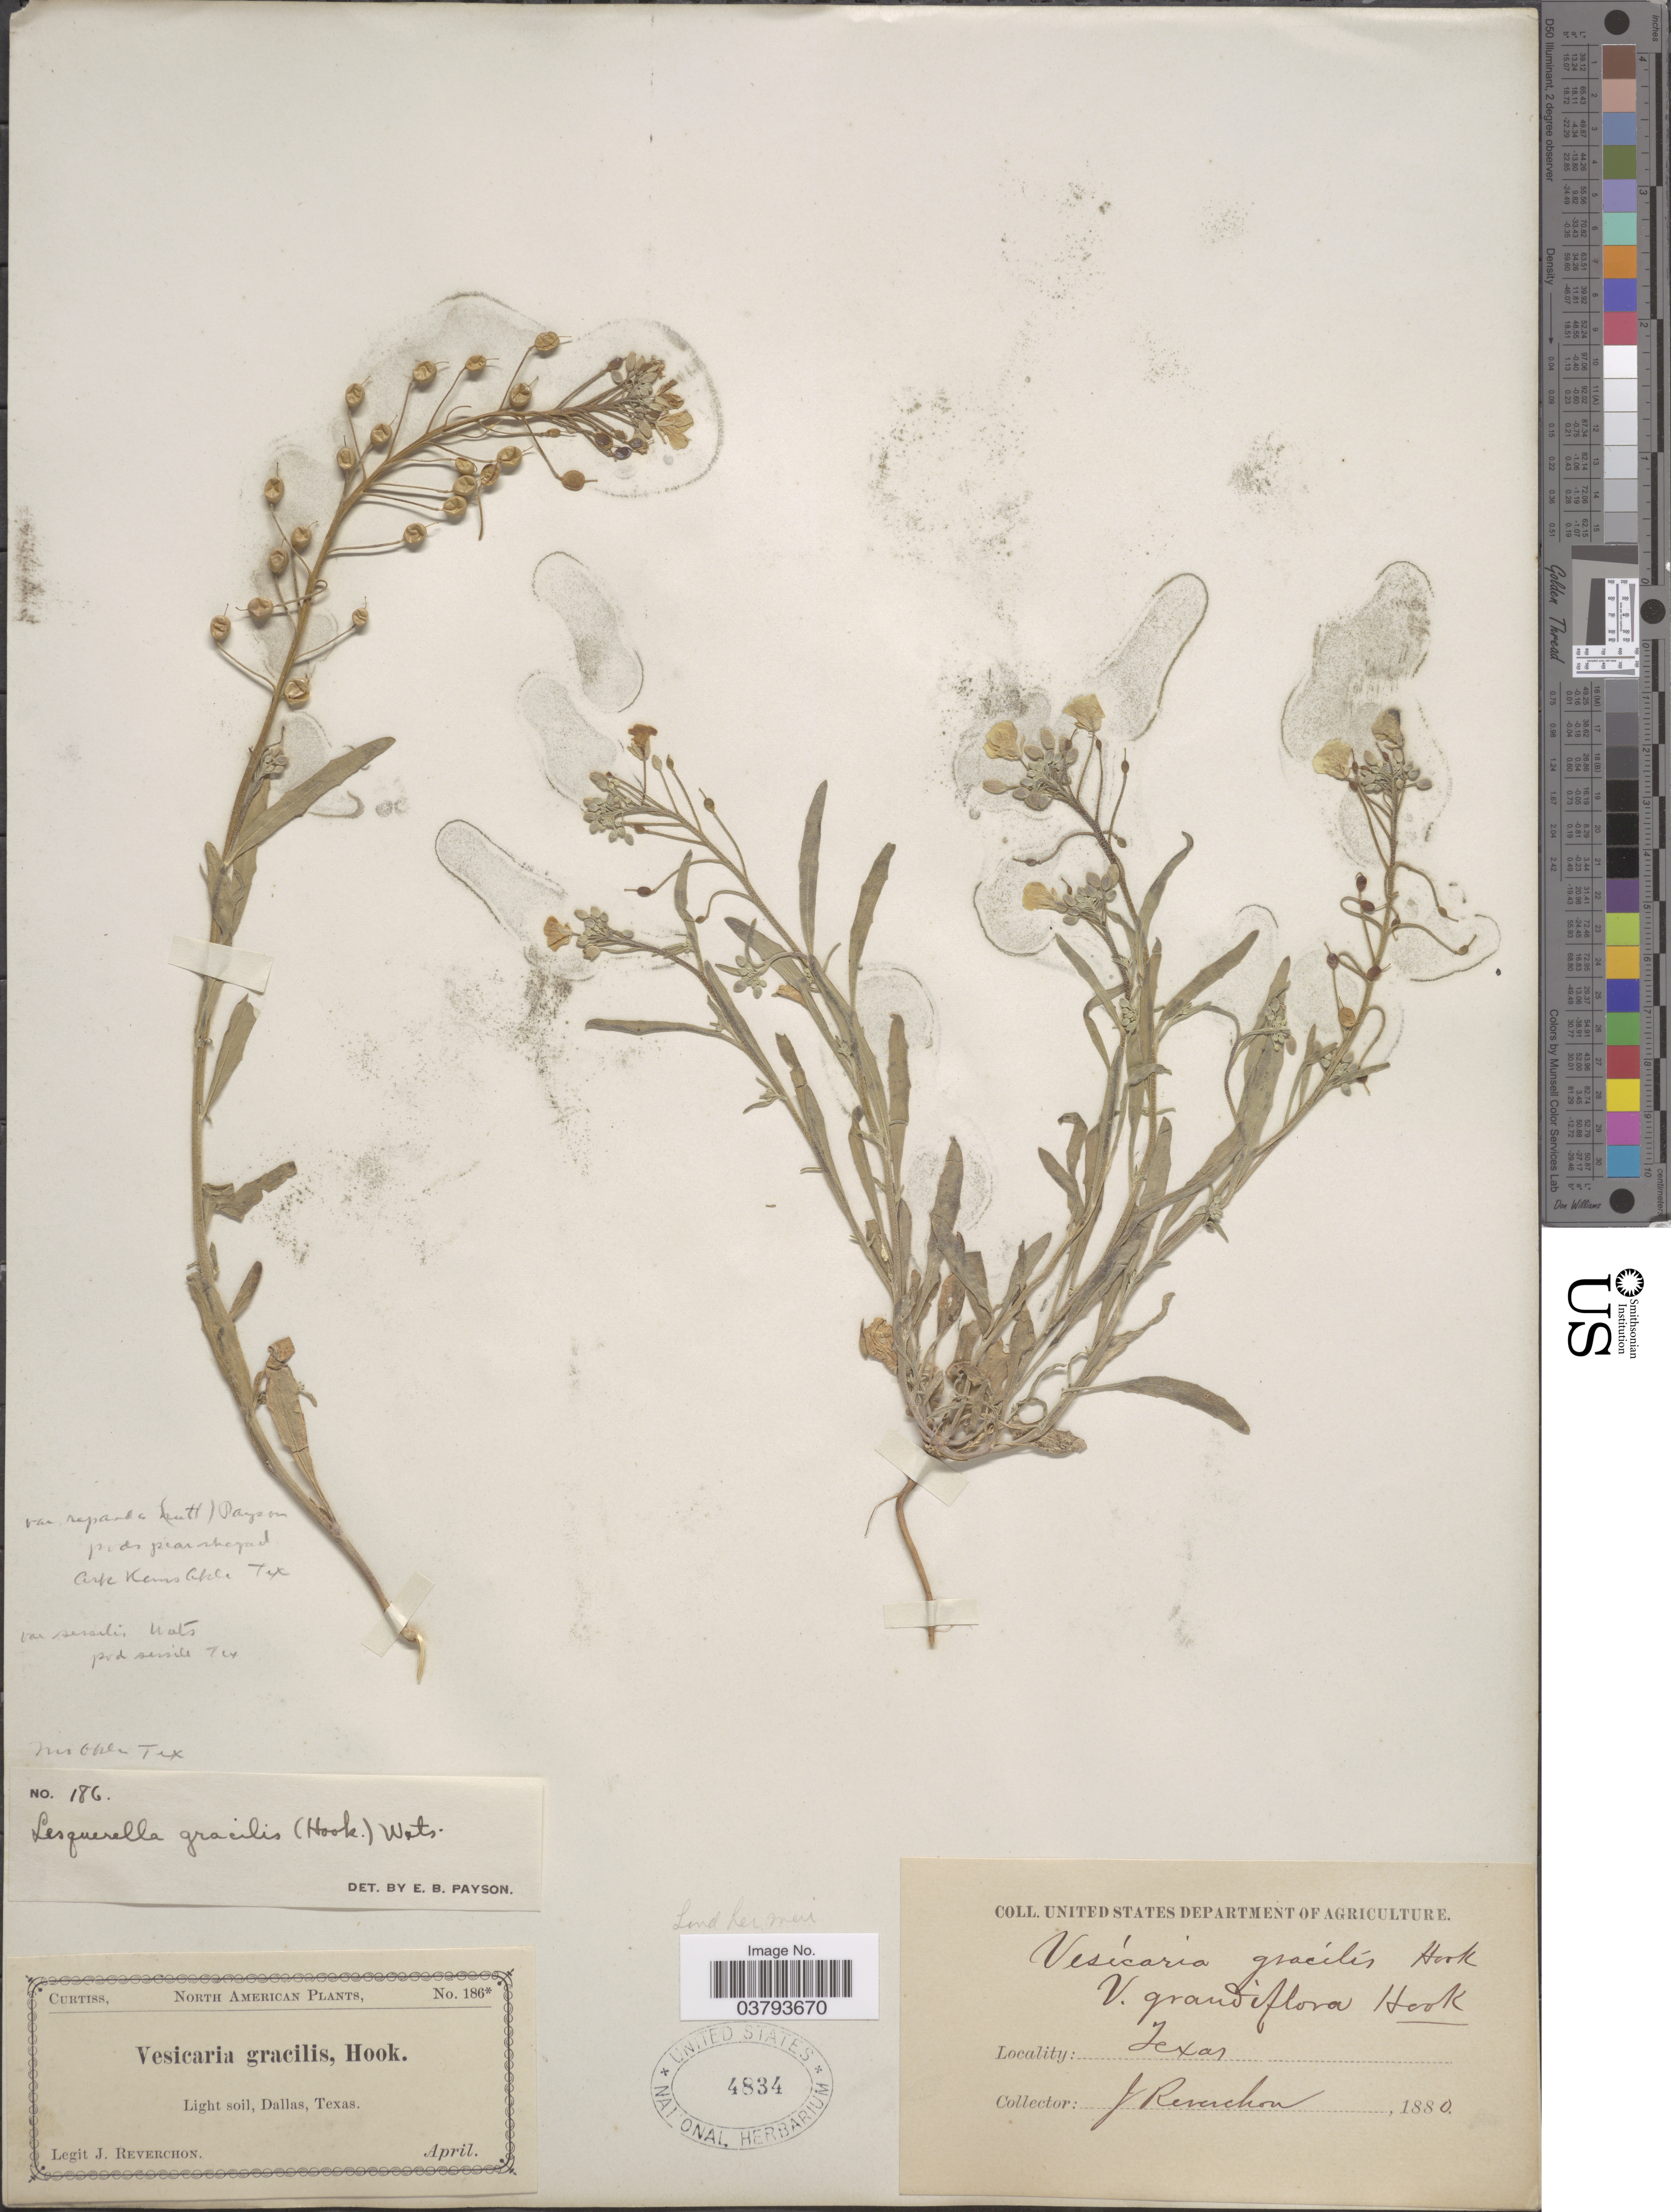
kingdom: Plantae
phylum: Tracheophyta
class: Magnoliopsida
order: Brassicales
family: Brassicaceae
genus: Lesquerella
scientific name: Lesquerella gracilis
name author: (Hook.) S. Watson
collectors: J. Reverchon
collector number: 186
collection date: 1880-04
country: United States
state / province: Texas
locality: Dallas.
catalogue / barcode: US 4834